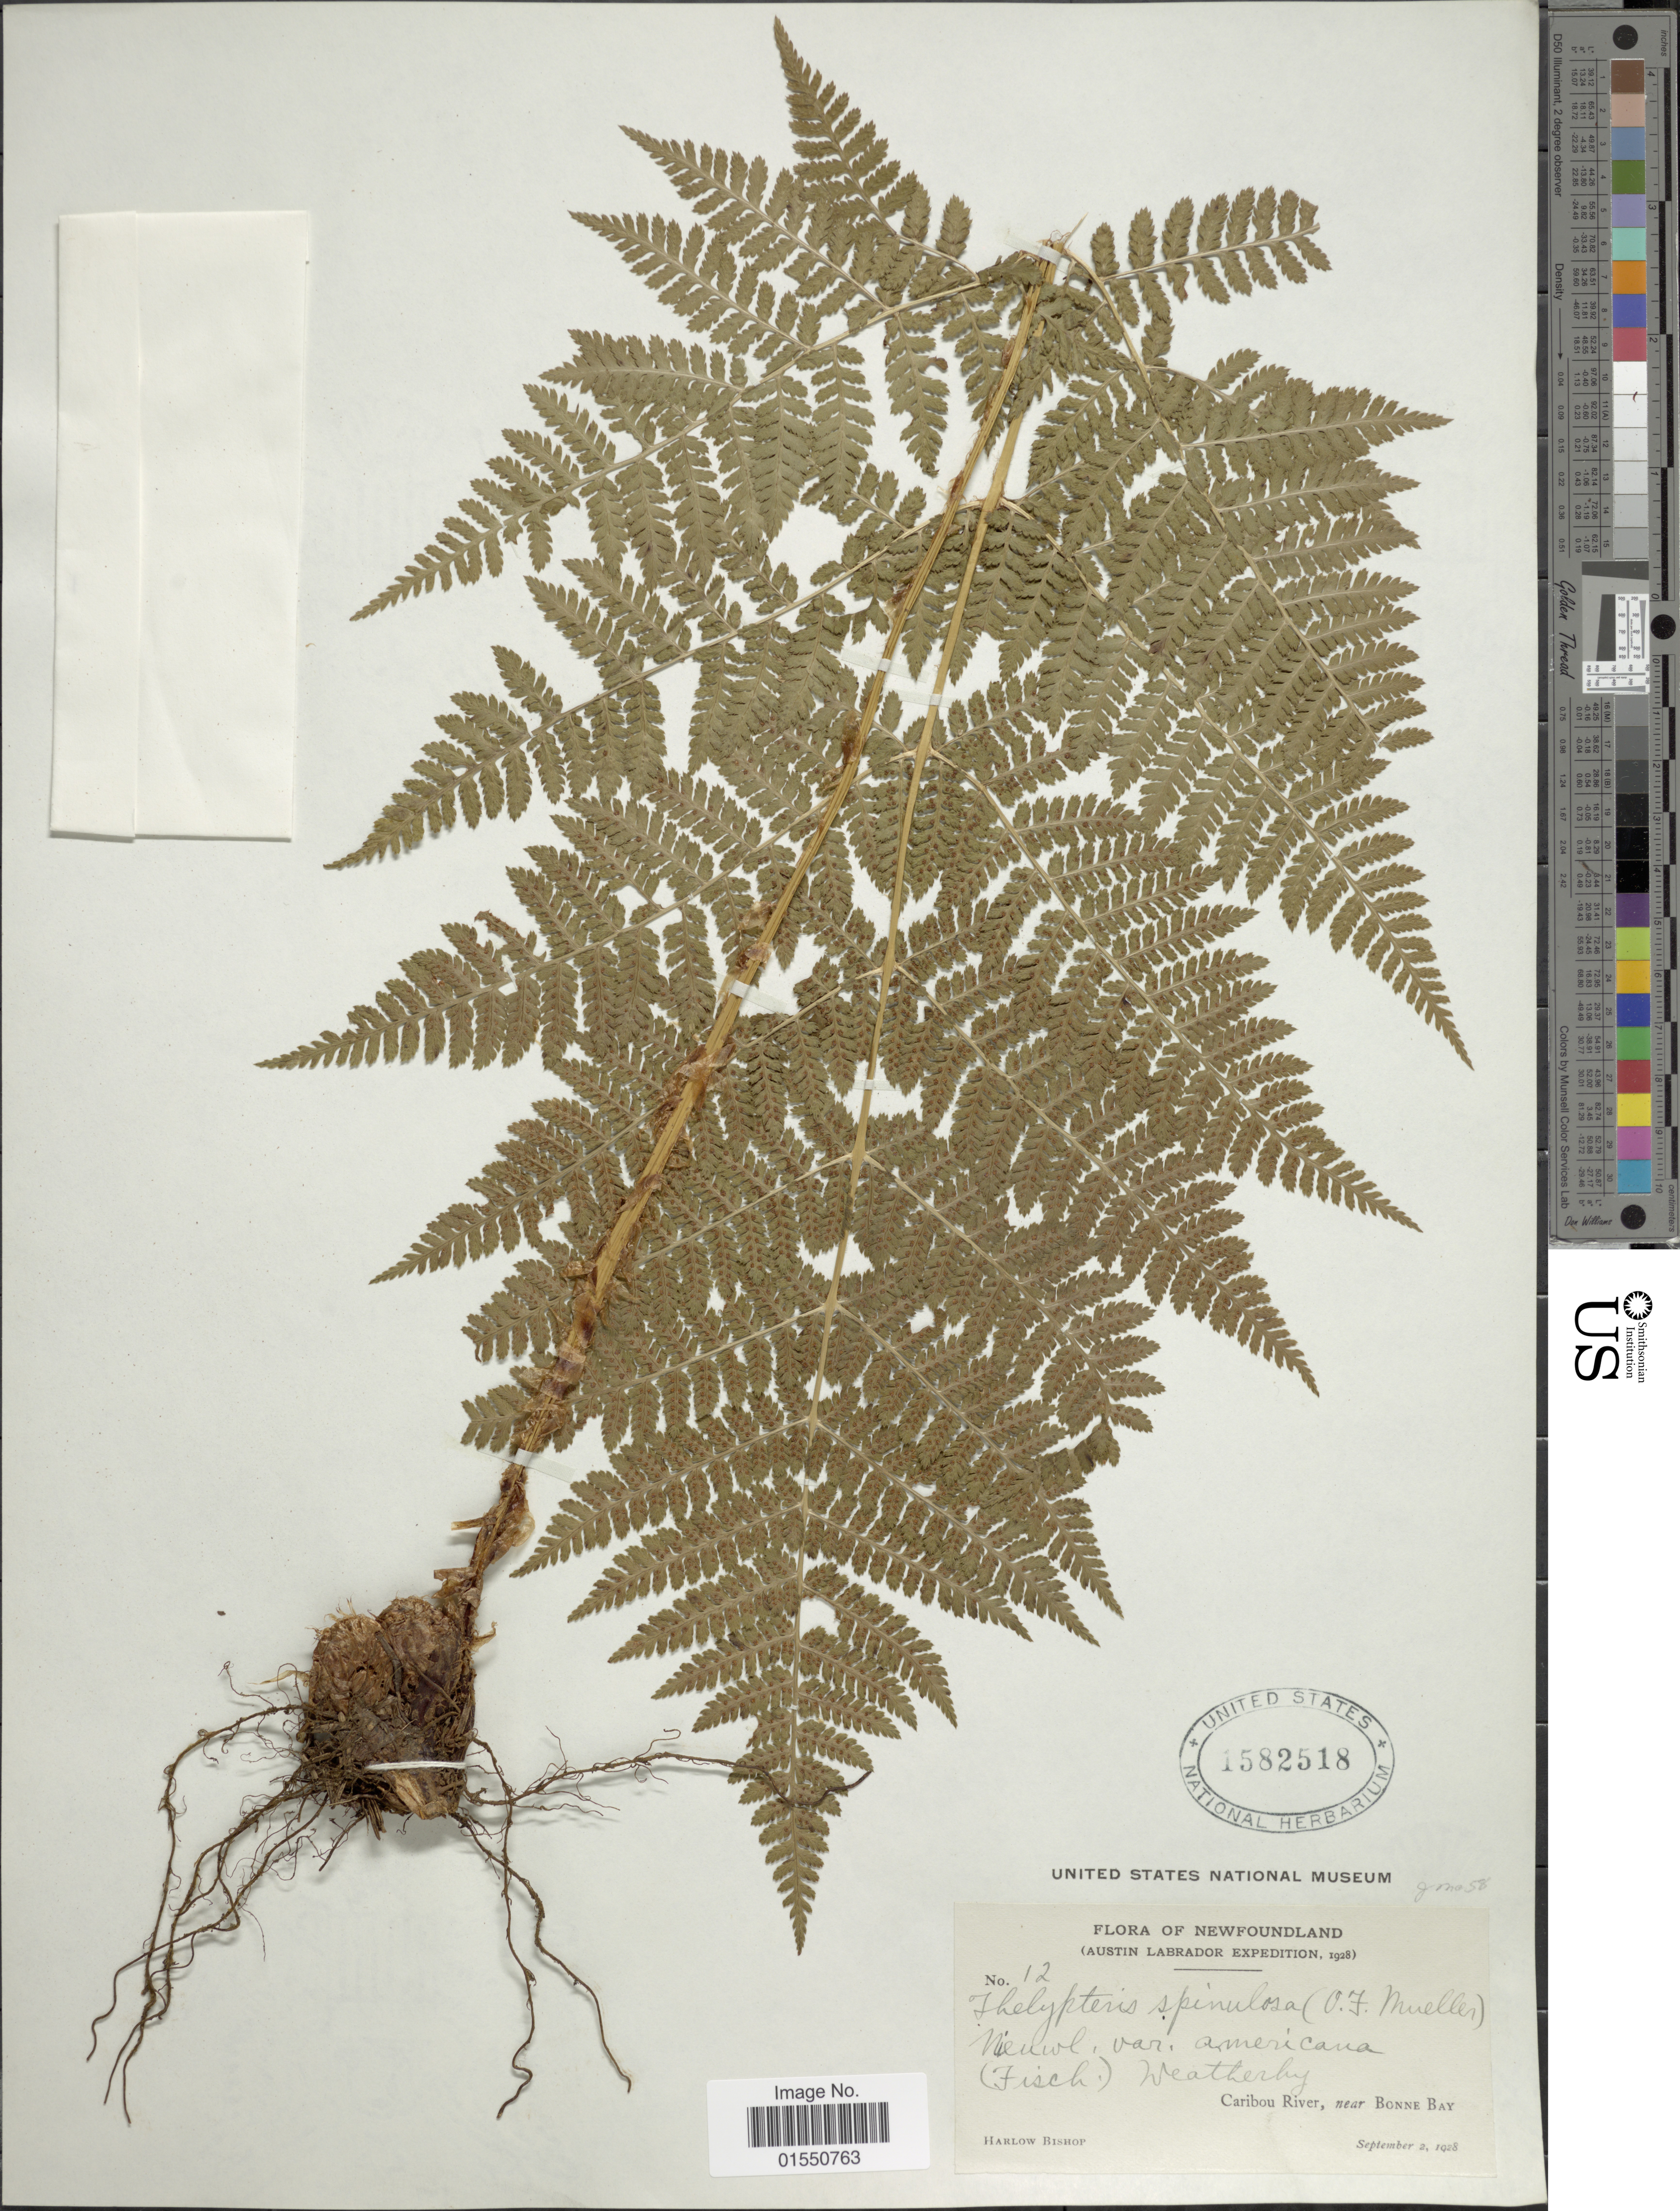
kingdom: Plantae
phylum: Tracheophyta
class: Polypodiopsida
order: Polypodiales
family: Dryopteridaceae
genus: Dryopteris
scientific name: Dryopteris expansa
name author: (C. Presl) Fraser-Jenk. & Jermy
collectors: H. Bishop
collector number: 12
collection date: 1928-09-02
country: Canada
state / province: Newfoundland and Labrador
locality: (Fisch.) Weatherby, Caribou River, near Bonne Bay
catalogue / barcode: US 1582518